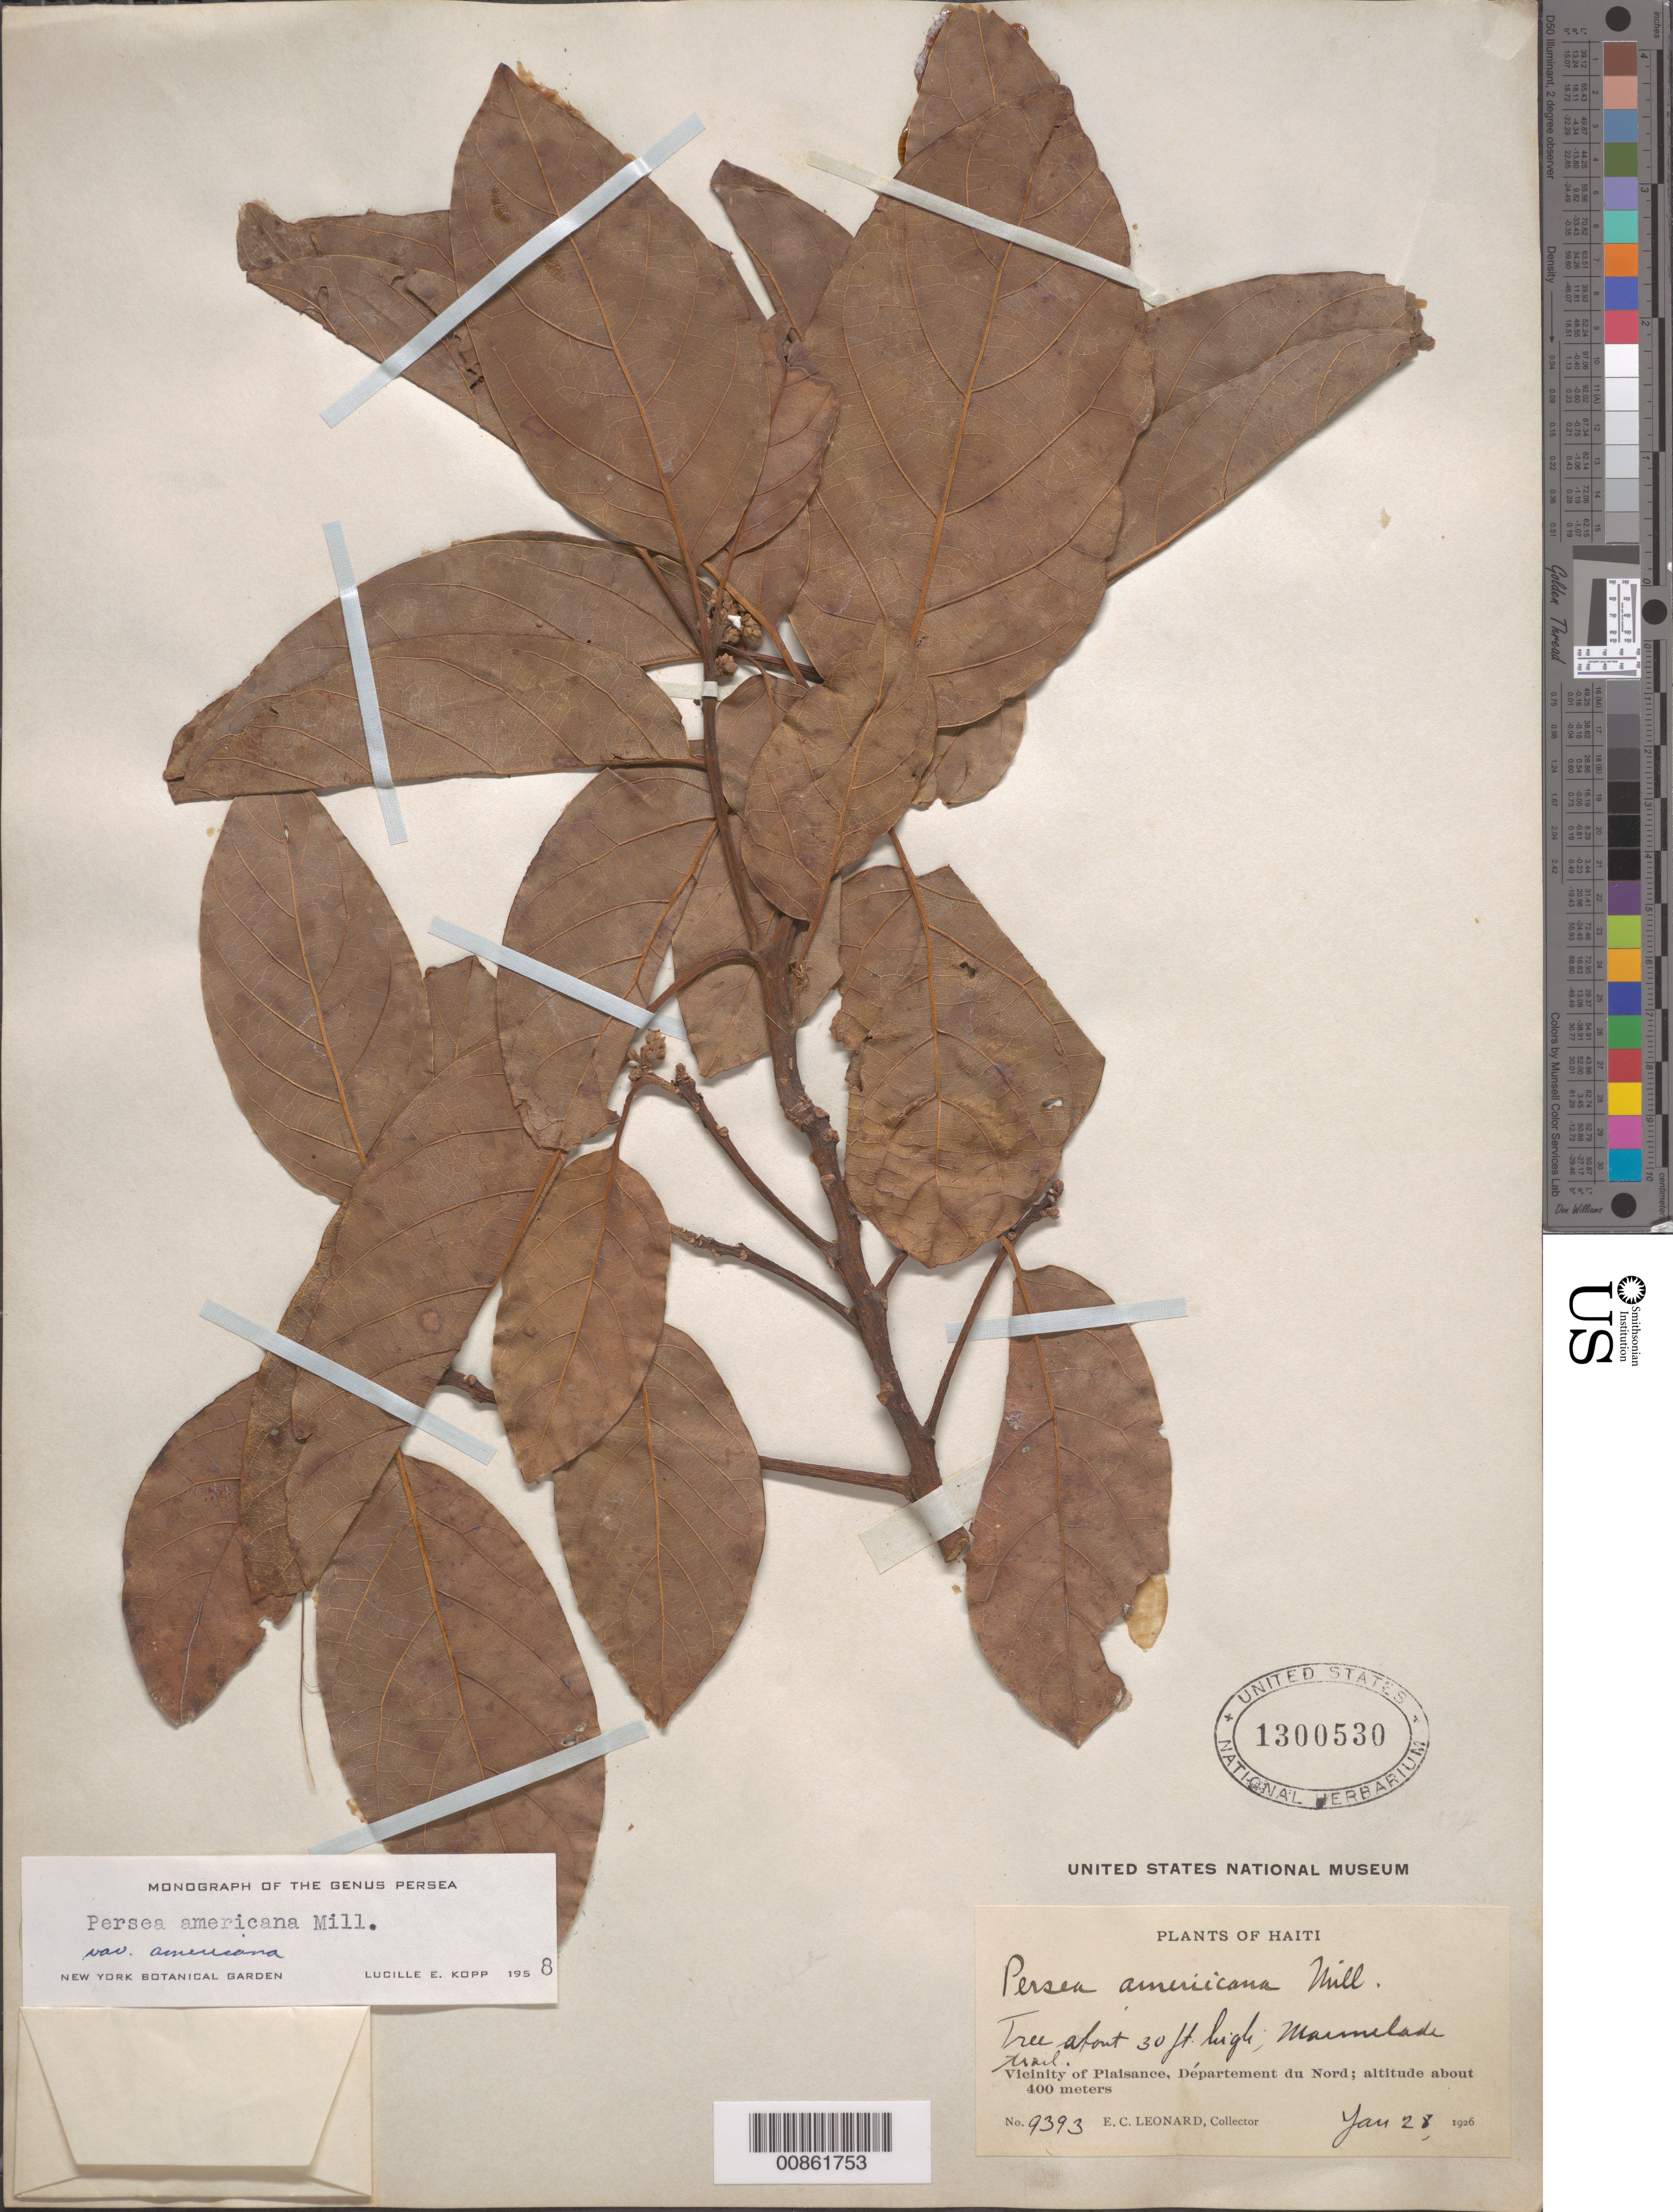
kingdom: Plantae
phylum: Tracheophyta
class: Magnoliopsida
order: Laurales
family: Lauraceae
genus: Persea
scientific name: Persea americana var. americana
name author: Mill.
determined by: Kopp, L. E., (NY), New York Botanical Garden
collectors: E. C. Leonard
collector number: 9393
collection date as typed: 28 Jan 1926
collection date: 1926-01-28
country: Haiti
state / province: Nord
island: Hispaniola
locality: Vicinity of Plaisance. Marmelade trail.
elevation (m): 400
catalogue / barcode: US 1300530